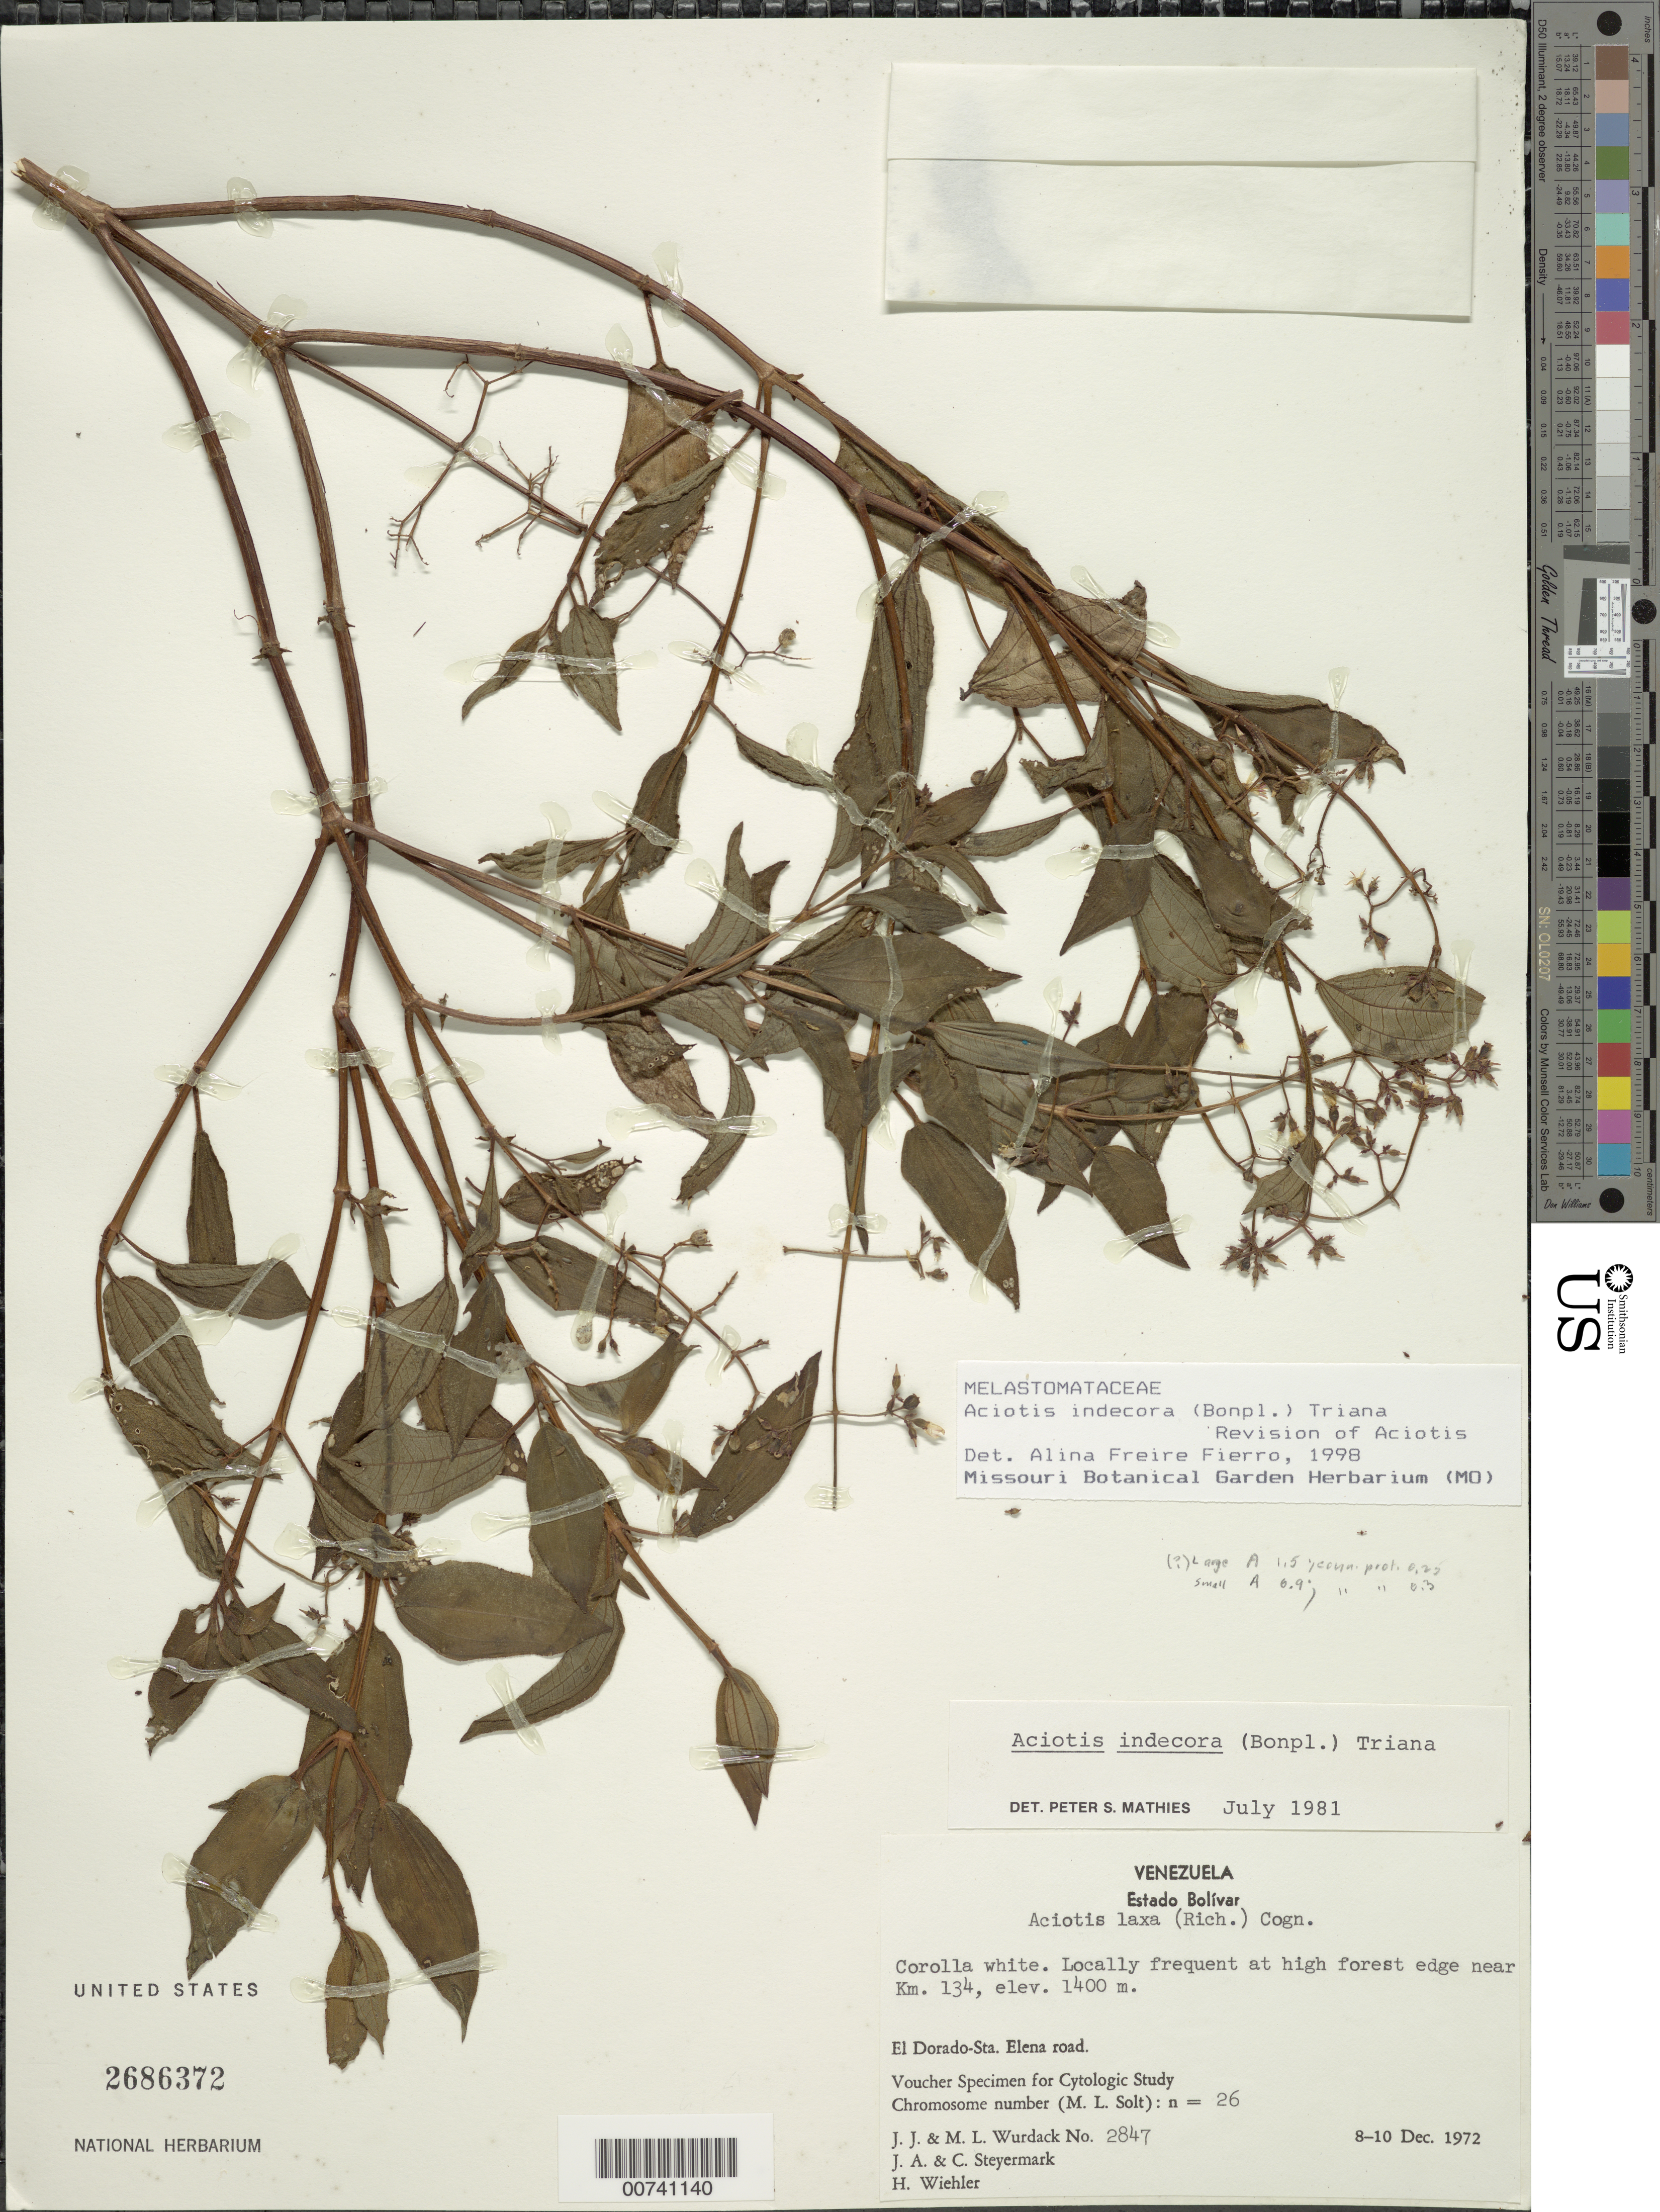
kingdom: Plantae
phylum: Tracheophyta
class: Magnoliopsida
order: Myrtales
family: Melastomataceae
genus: Aciotis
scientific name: Aciotis indecora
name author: (Bonpl.) Triana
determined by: Freire-Fierro, A.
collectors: J. J. Wurdack, M. L. Wurdack, J. Steyermark & C. Steyermark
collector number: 2847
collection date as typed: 8-Dec-72 to 10-Dec-72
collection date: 1972-12-08/1972-12-10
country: Venezuela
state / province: Bolívar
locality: El Dorado to Sta. Elena road; near km 134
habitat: High forest edge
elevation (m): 1400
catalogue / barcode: US 2686372